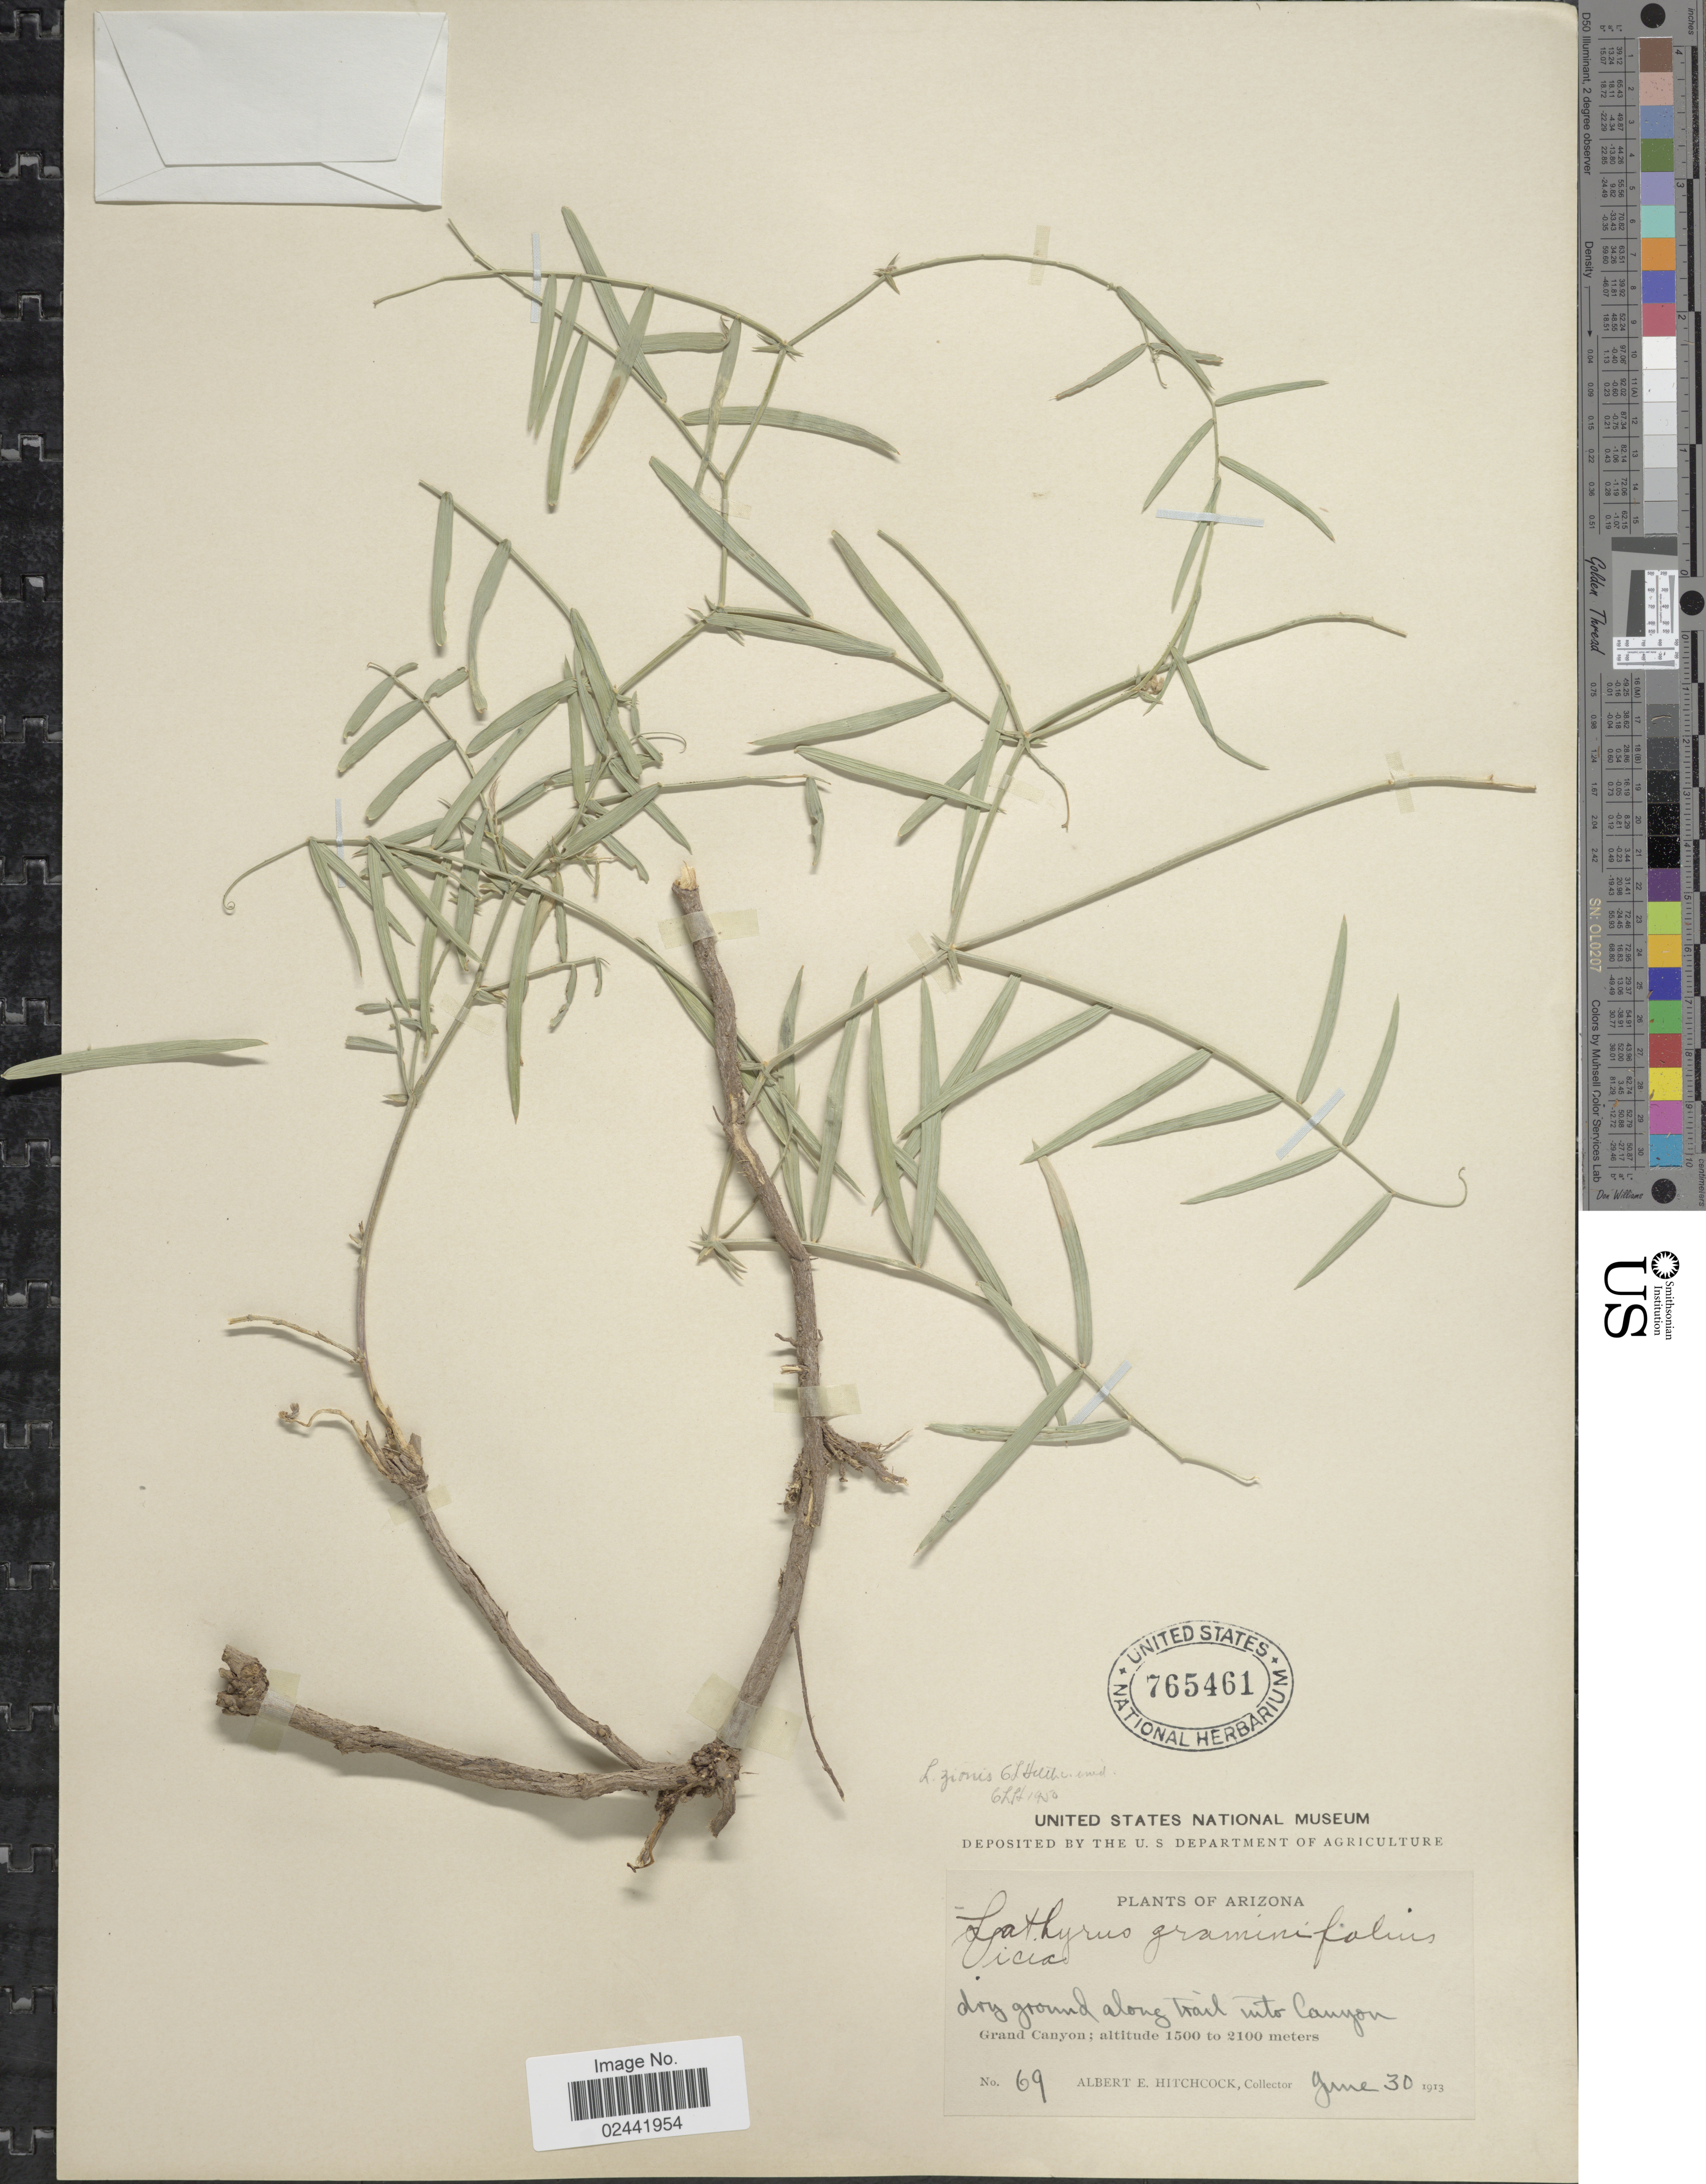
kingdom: Plantae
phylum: Tracheophyta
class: Magnoliopsida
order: Fabales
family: Fabaceae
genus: Lathyrus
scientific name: Lathyrus zionis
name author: C.L. Hitchc.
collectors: A. Hitchcock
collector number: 69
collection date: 1913-06-30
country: United States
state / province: Arizona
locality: Along Trail into Canyon. Grand Canyon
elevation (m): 1500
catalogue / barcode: US 765461